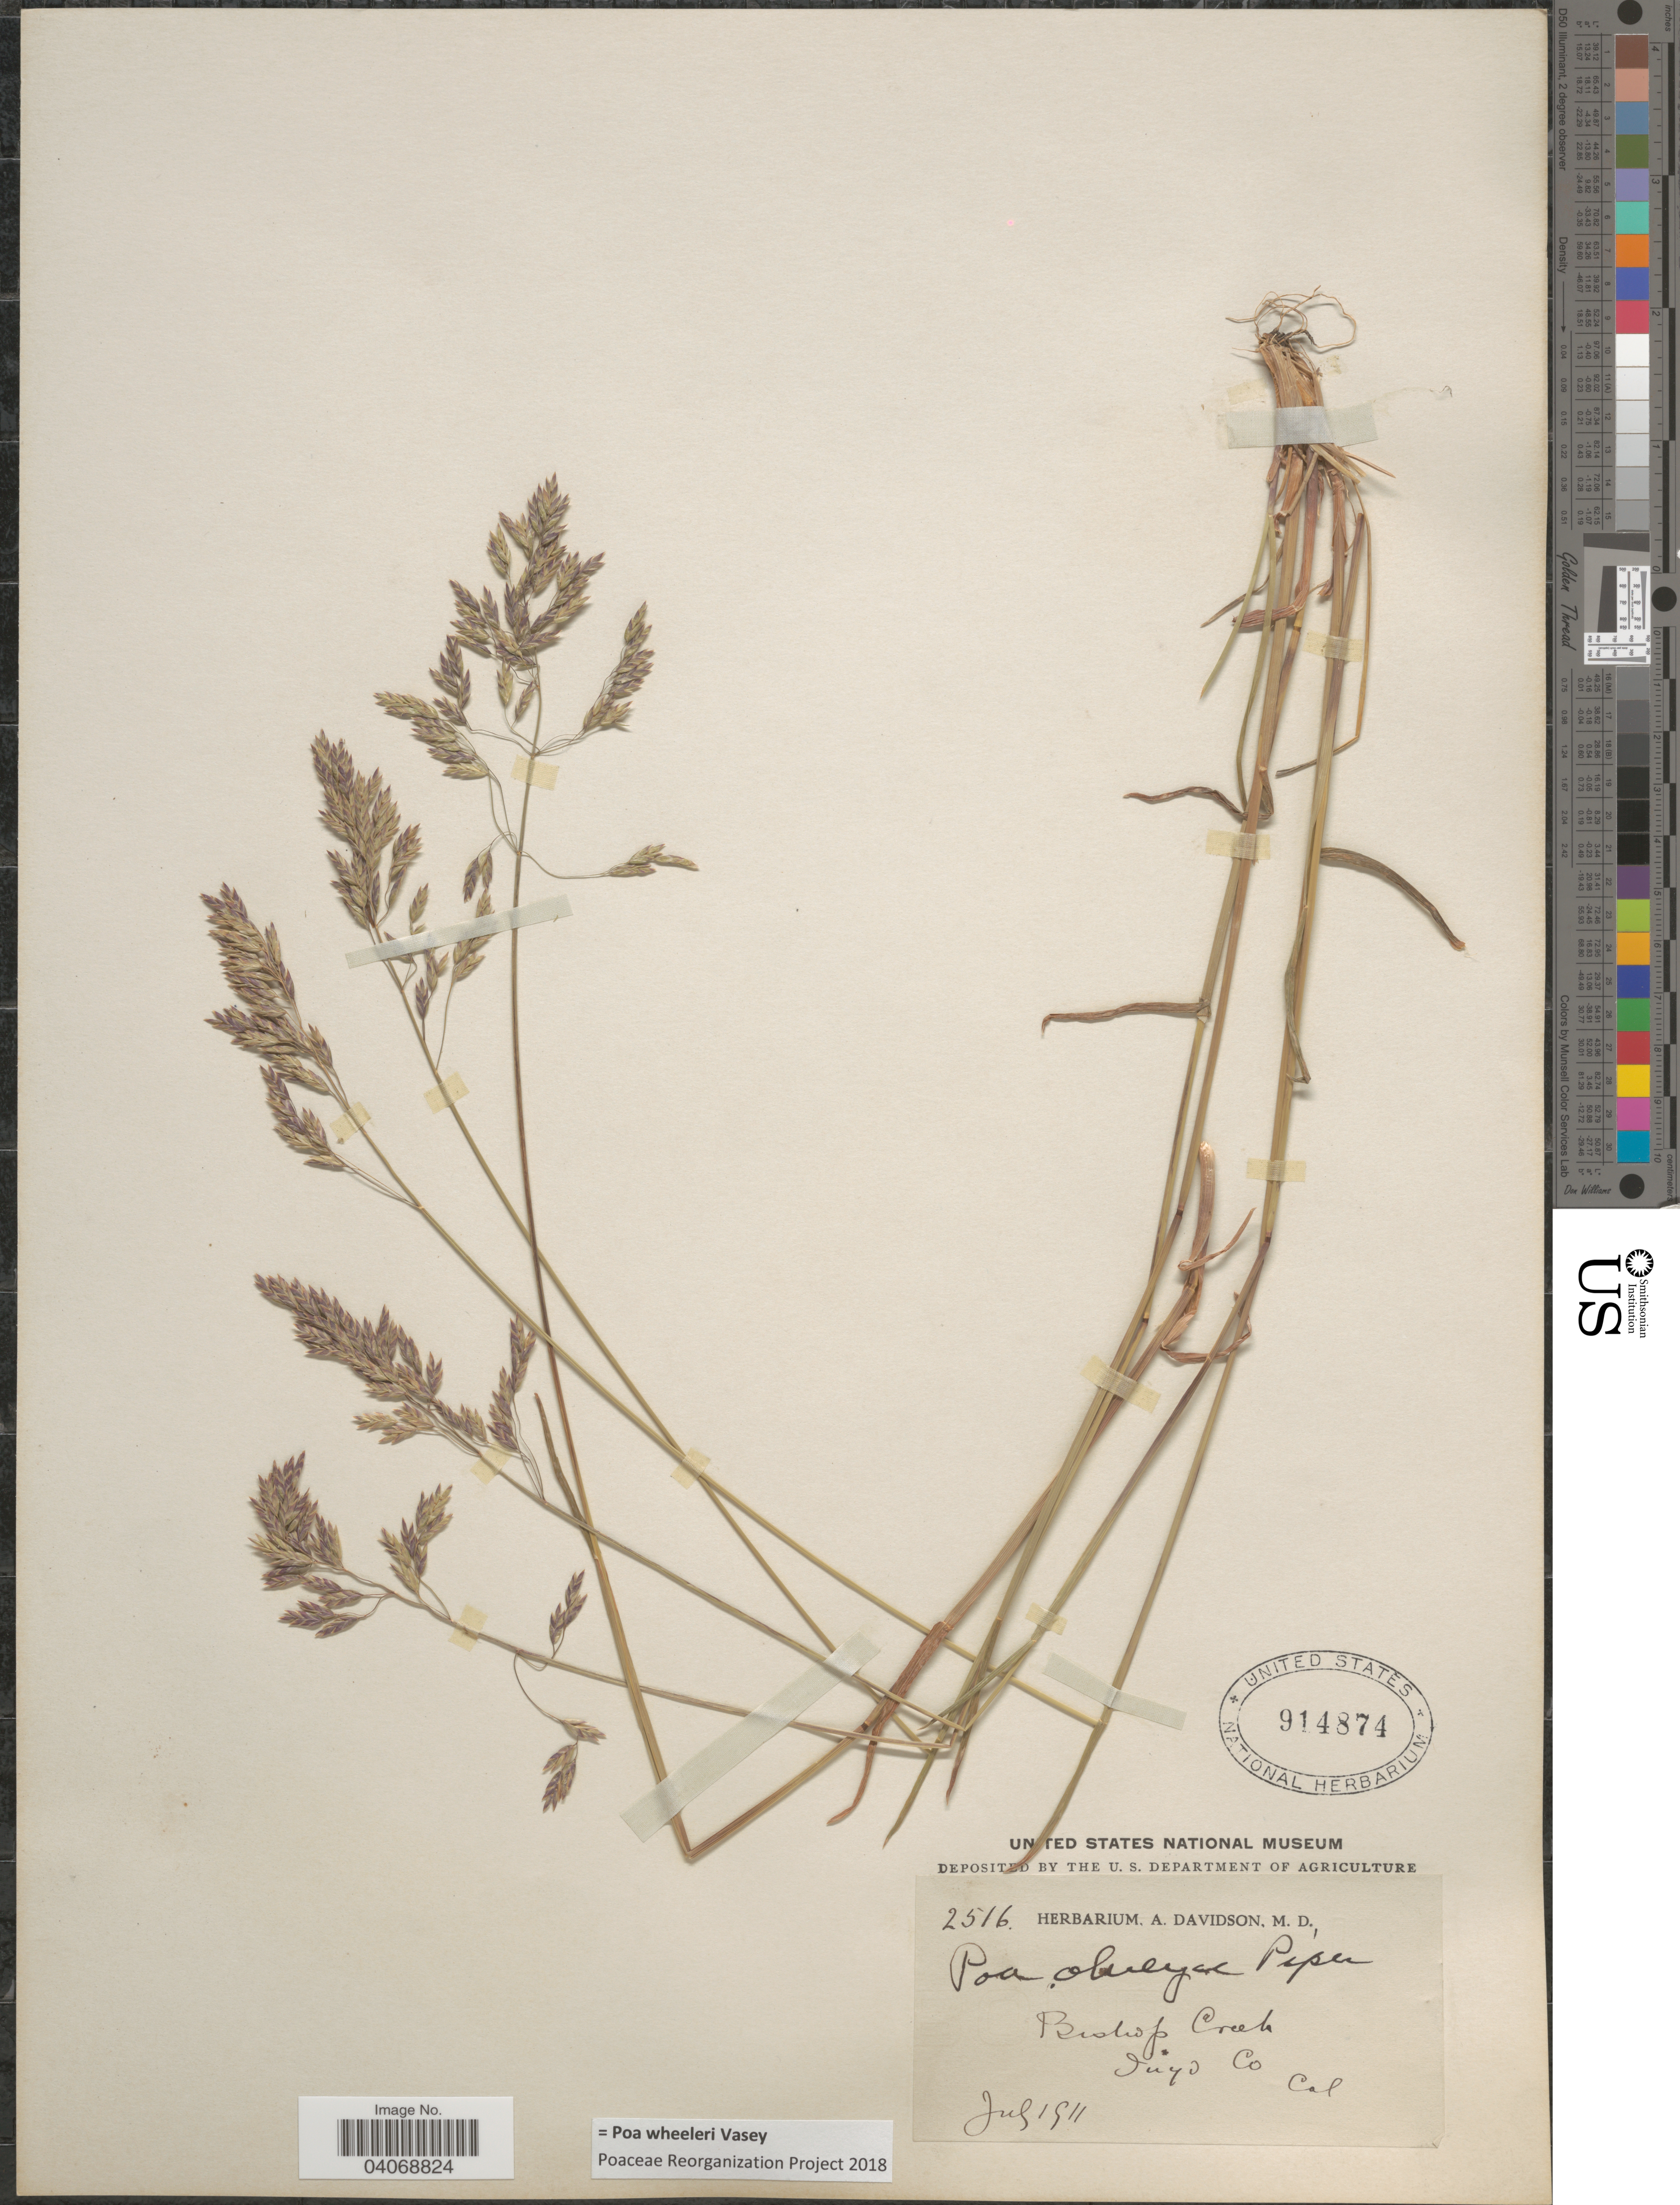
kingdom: Plantae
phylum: Tracheophyta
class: Liliopsida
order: Poales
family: Poaceae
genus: Poa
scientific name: Poa wheeleri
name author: Vasey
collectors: ex herb. A. Davidson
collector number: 2516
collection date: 1911-07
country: United States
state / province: California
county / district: Inyo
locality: Bishop Creek. Inyo Co.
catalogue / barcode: US 914874